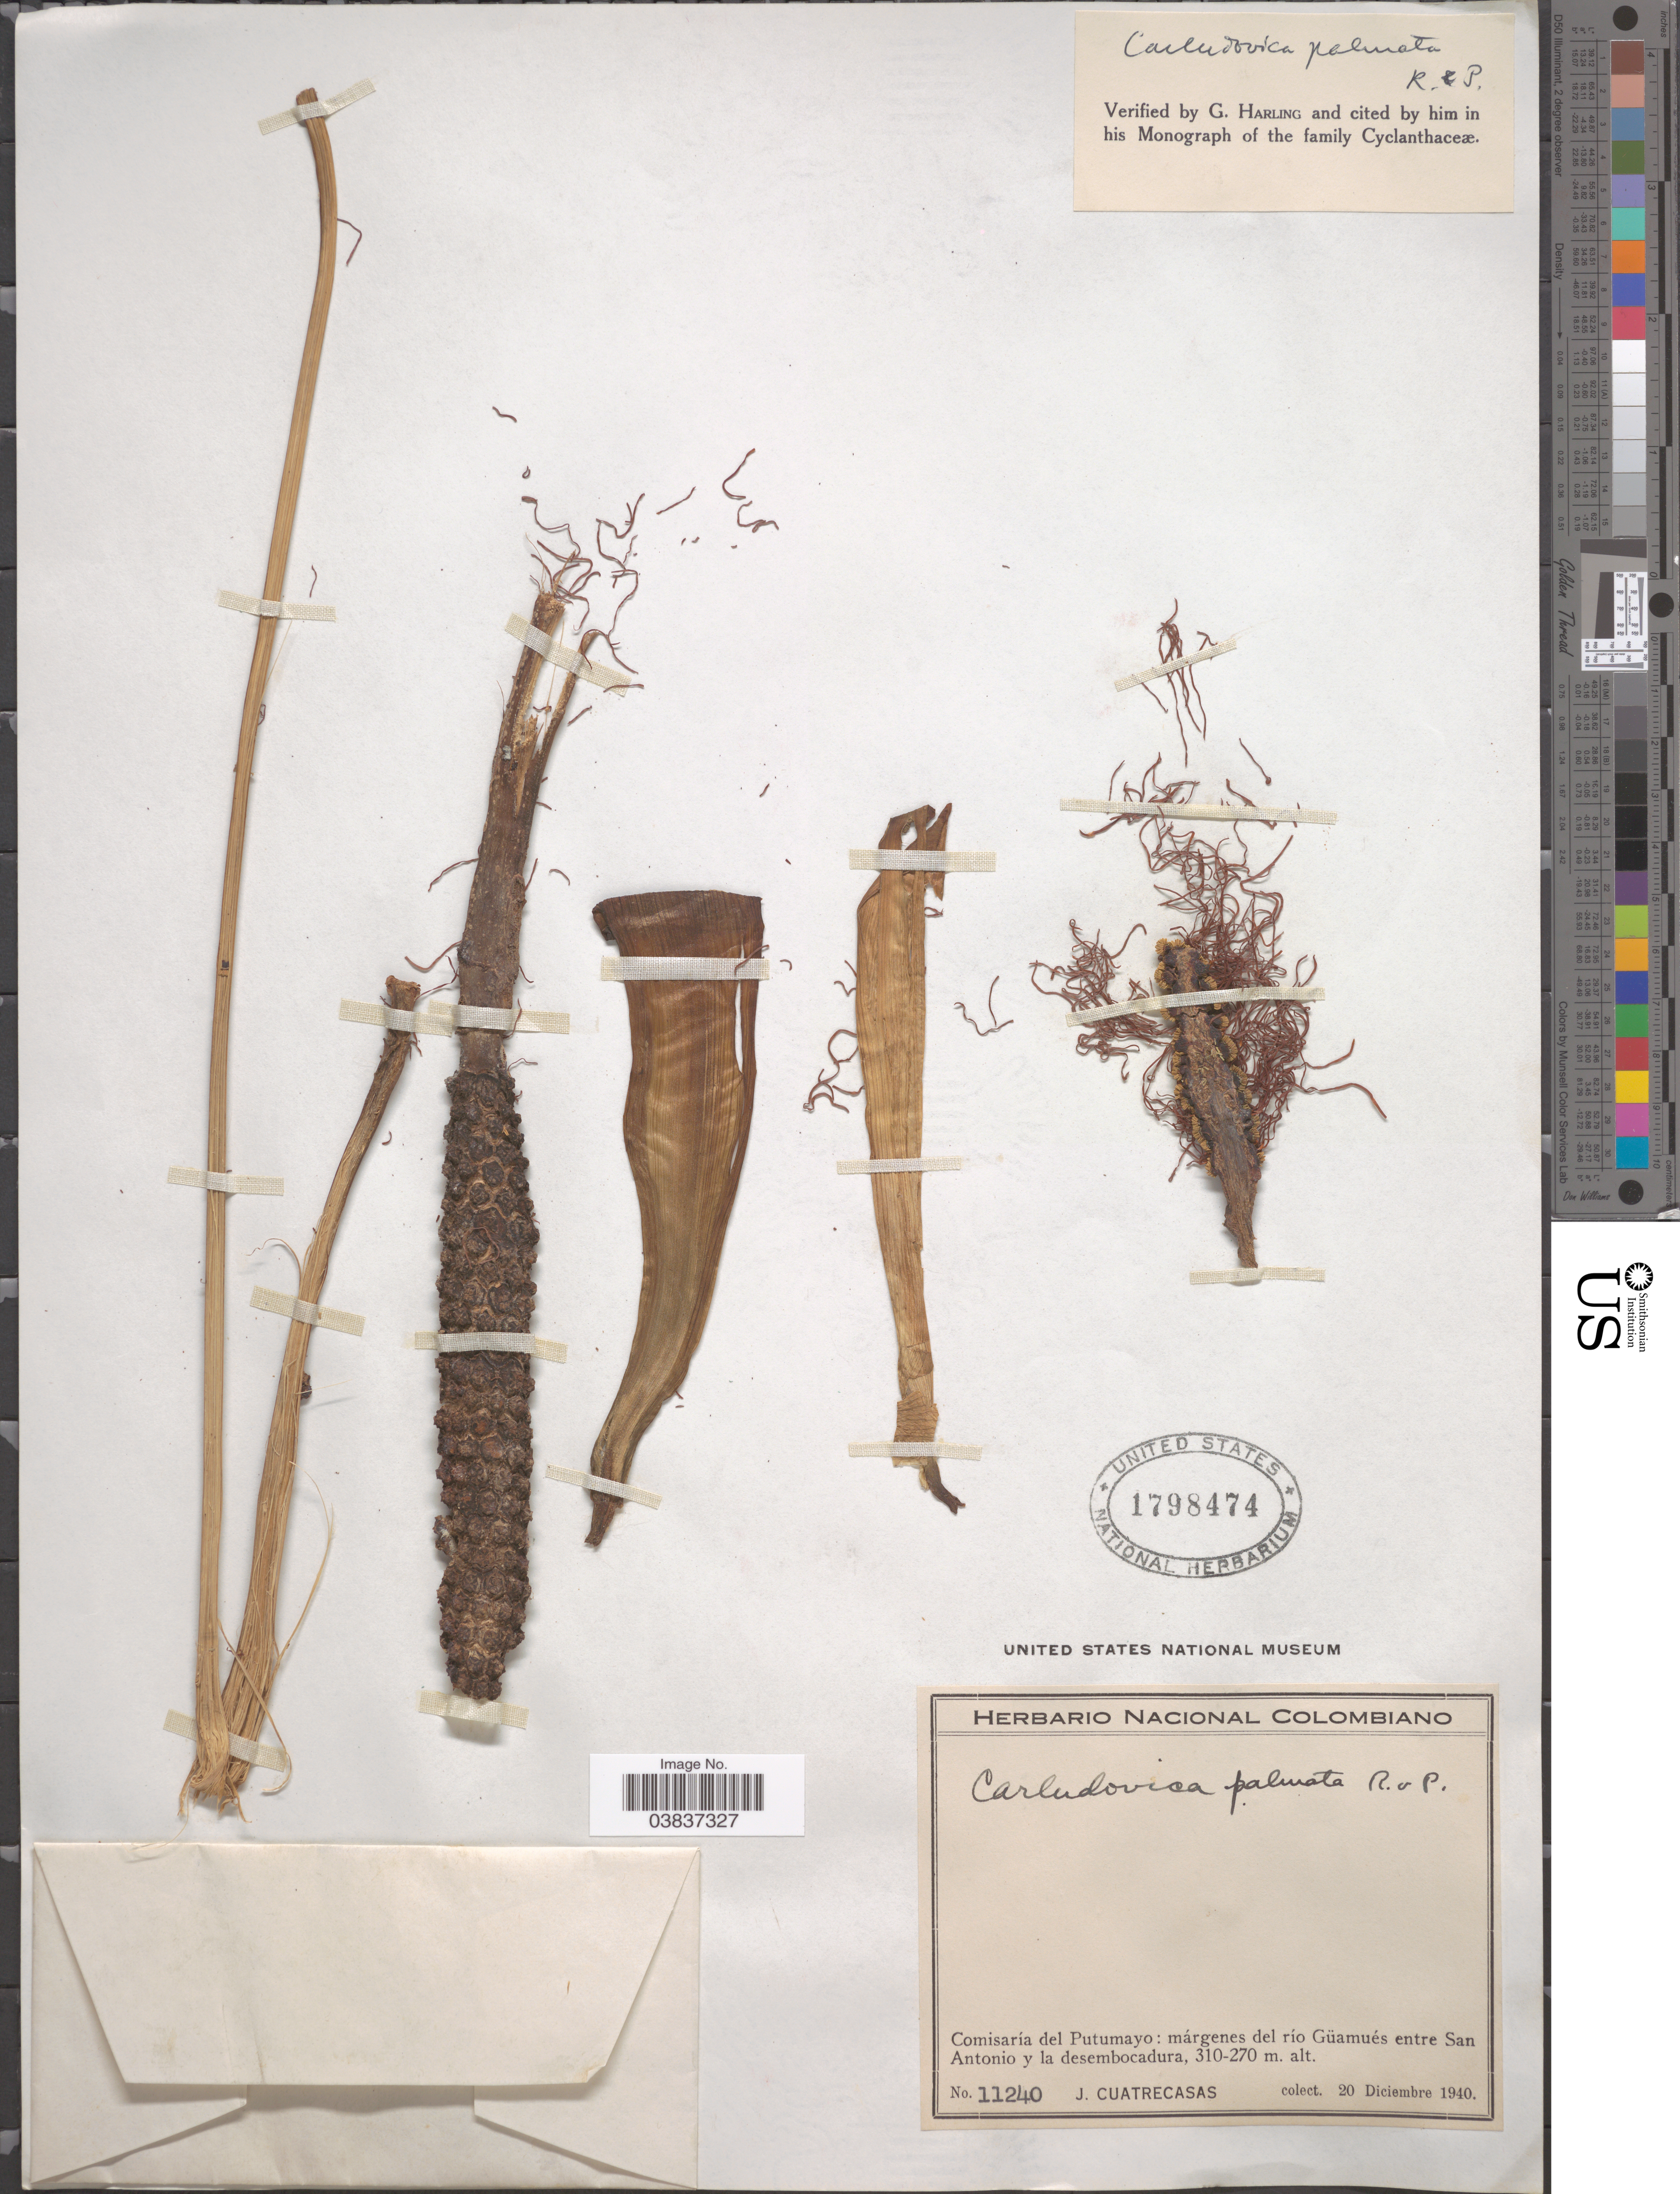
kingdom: Plantae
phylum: Tracheophyta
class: Liliopsida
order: Pandanales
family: Cyclanthaceae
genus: Carludovica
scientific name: Carludovica palmata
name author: Ruiz & Pav.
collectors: J. Cuatrecasas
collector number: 11240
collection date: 1940-12-20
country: Colombia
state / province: Putumayo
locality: Comisaría del Putumayo: márgenes del río Güamués entre San Antonio y la desembocadura.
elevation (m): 270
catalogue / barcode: US 1798474